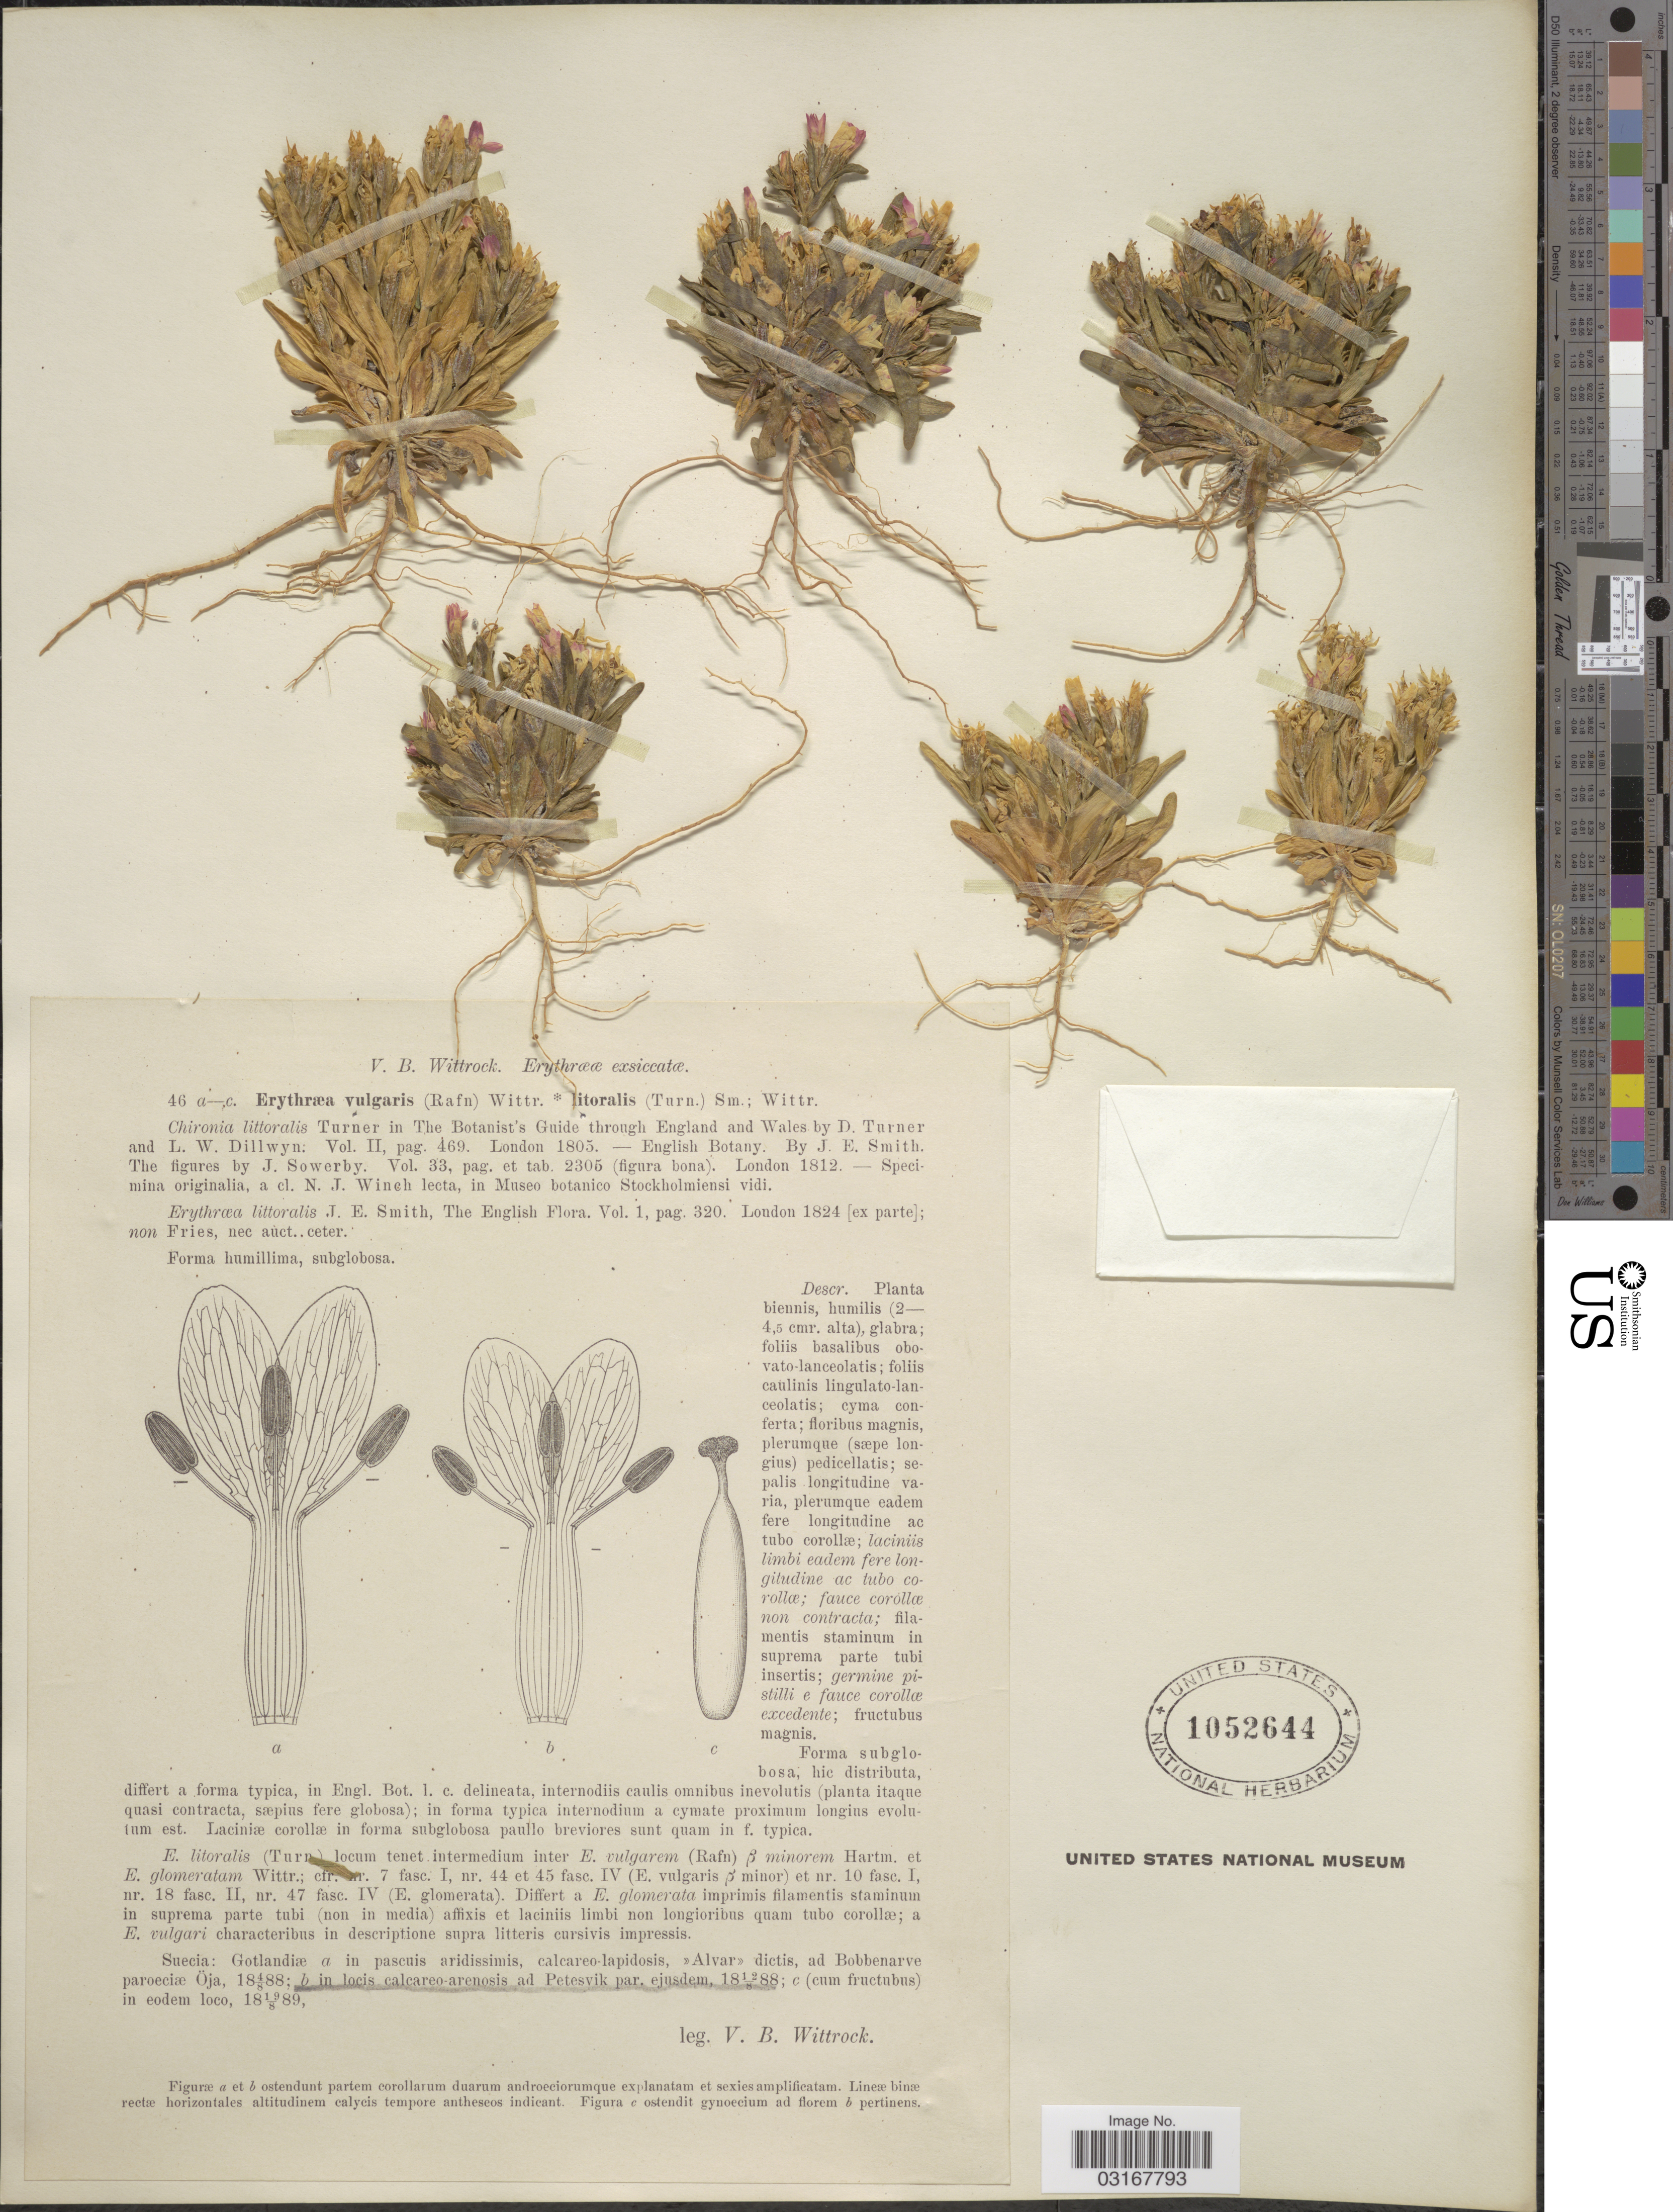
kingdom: Plantae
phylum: Tracheophyta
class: Magnoliopsida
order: Gentianales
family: Gentianaceae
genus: Centaurium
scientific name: Centaurium vulgaris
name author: Godr.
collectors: V. Wittrock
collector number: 46b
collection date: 1888-08-12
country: Sweden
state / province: Gotland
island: Gotland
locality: Suecia: Gotlandiæ, in locis calcareo-arenosis ad Petesvik par, ejusdem.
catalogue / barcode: US 1052644